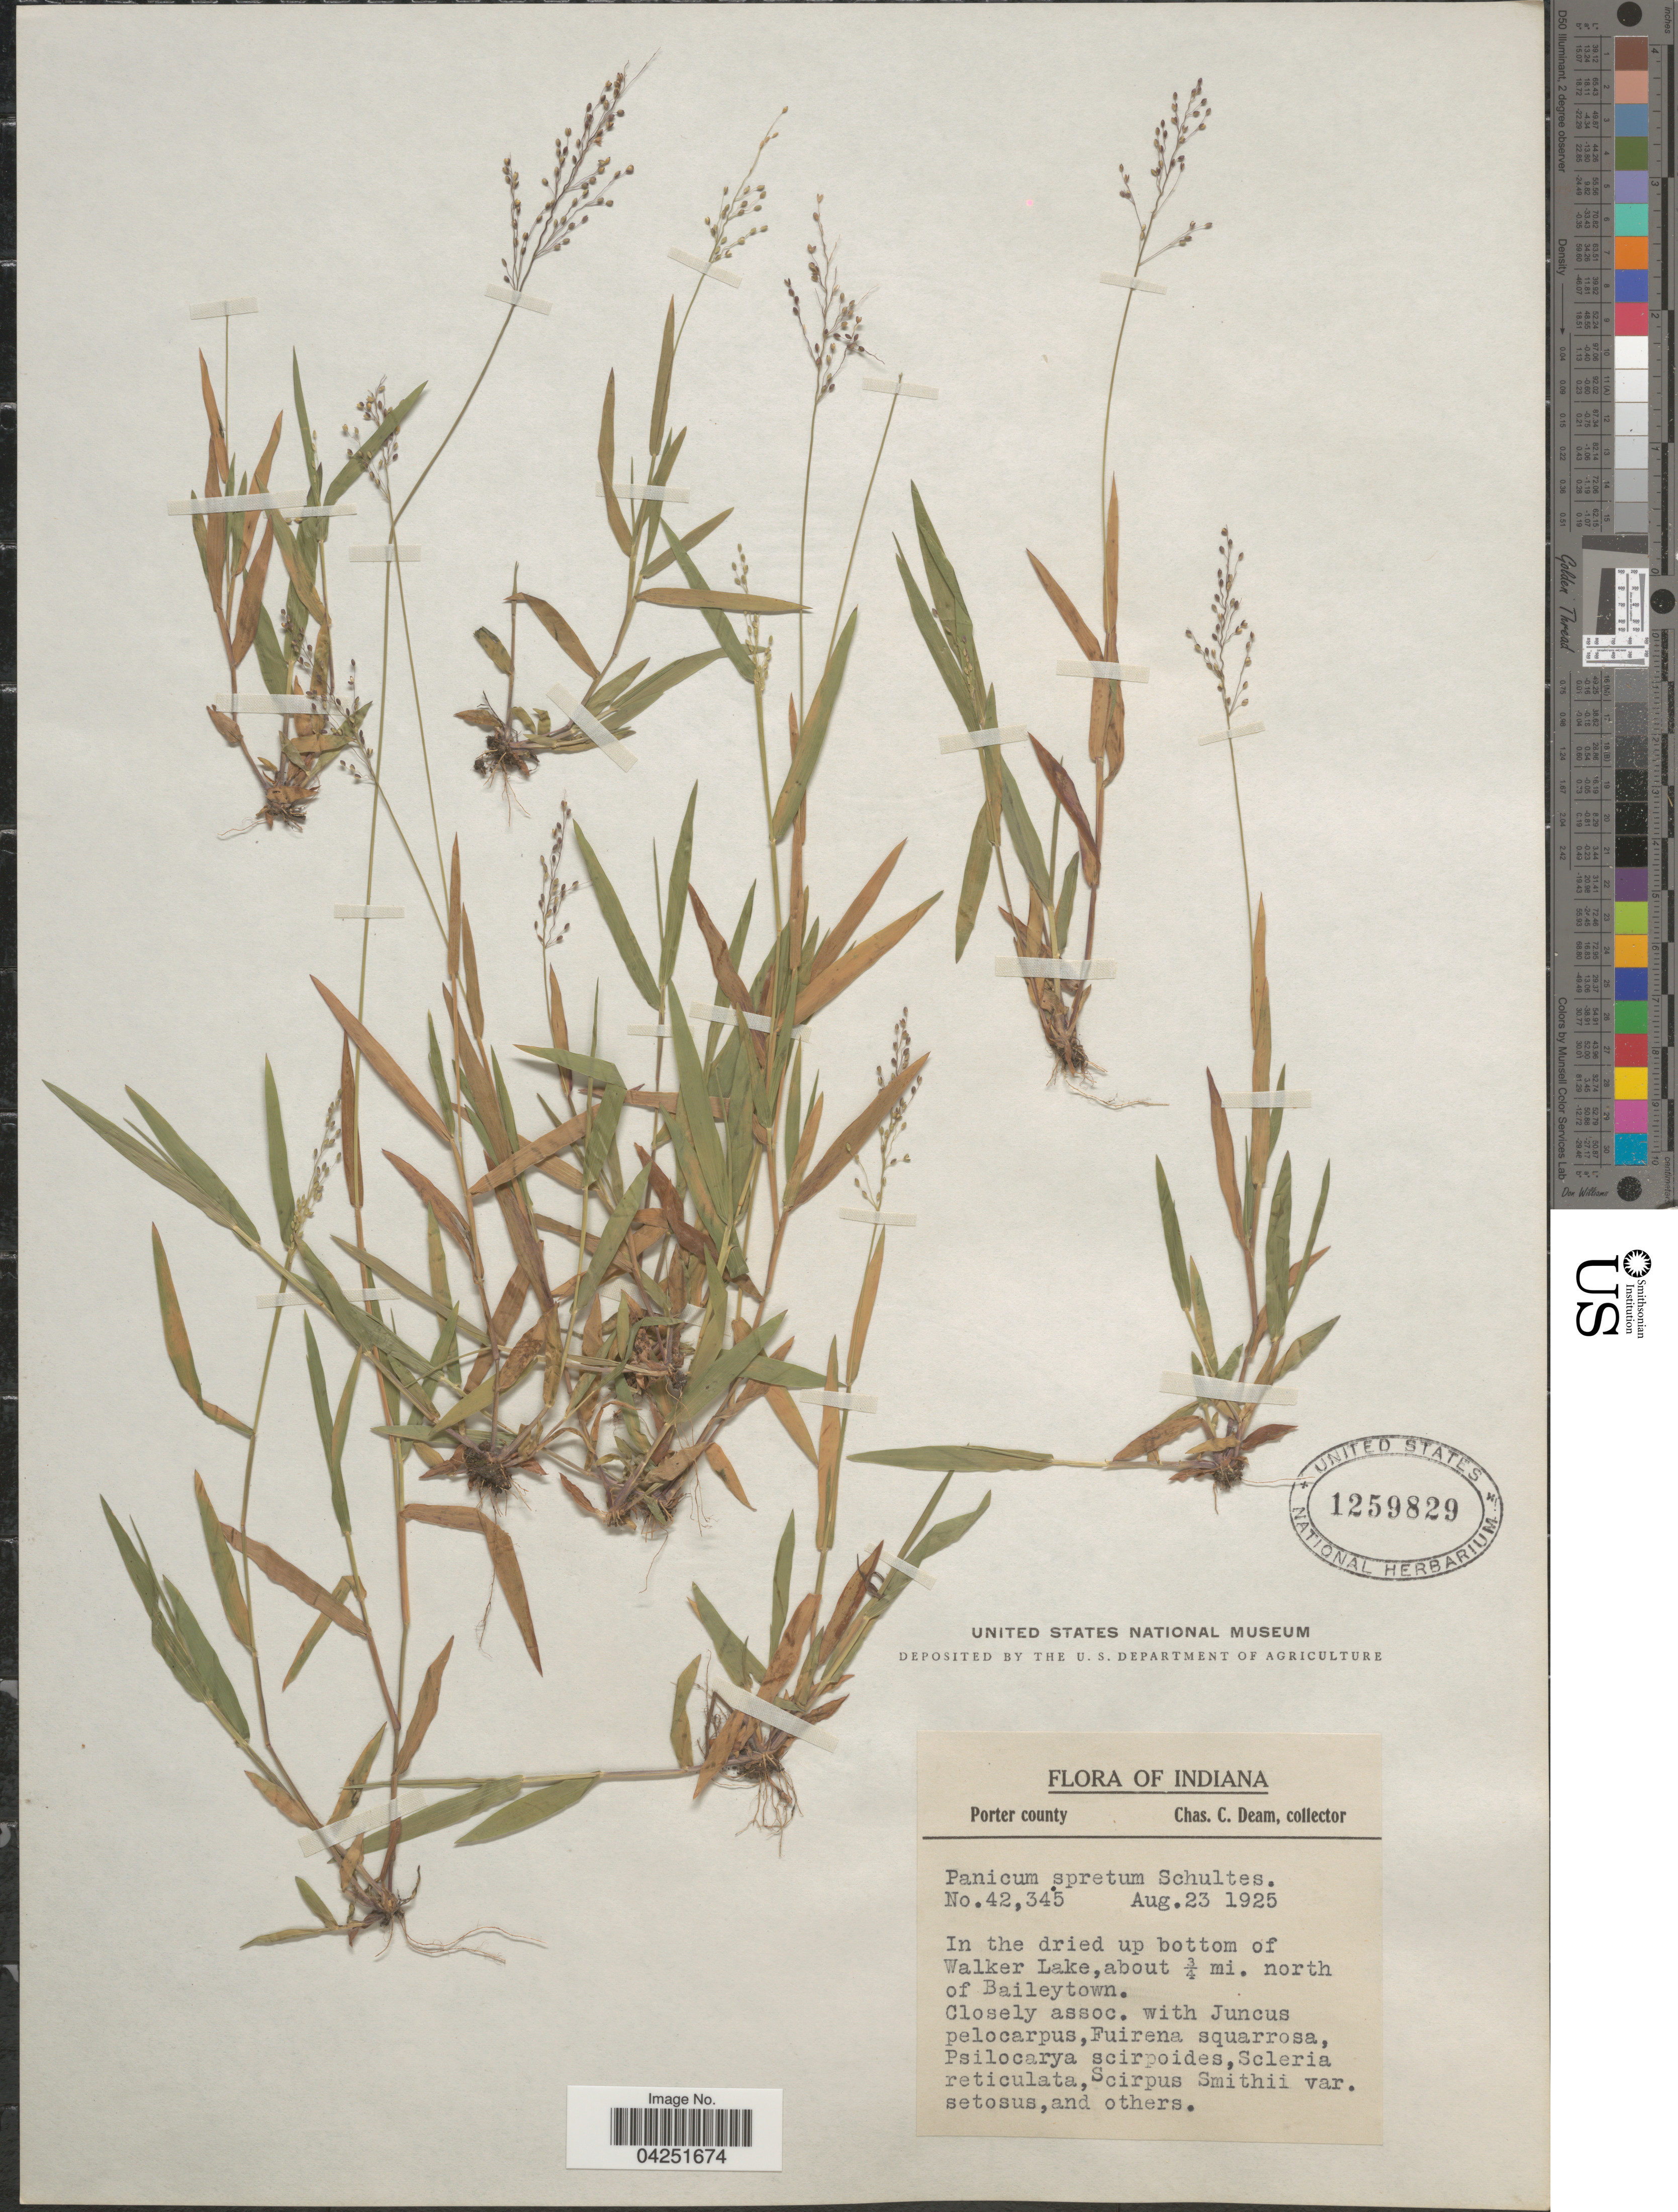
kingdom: Plantae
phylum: Tracheophyta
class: Liliopsida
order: Poales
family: Poaceae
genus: Dichanthelium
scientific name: Dichanthelium acuminatum var. densiflorum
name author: (Rand & Redfield) Gould & C.A. Clark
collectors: C. Deam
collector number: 42345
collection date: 1925-08-23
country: United States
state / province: Indiana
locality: Porter county. In the dried up bottom of Walker Lake, about ¾ mi. north of Baileytown.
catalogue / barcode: US 1259829